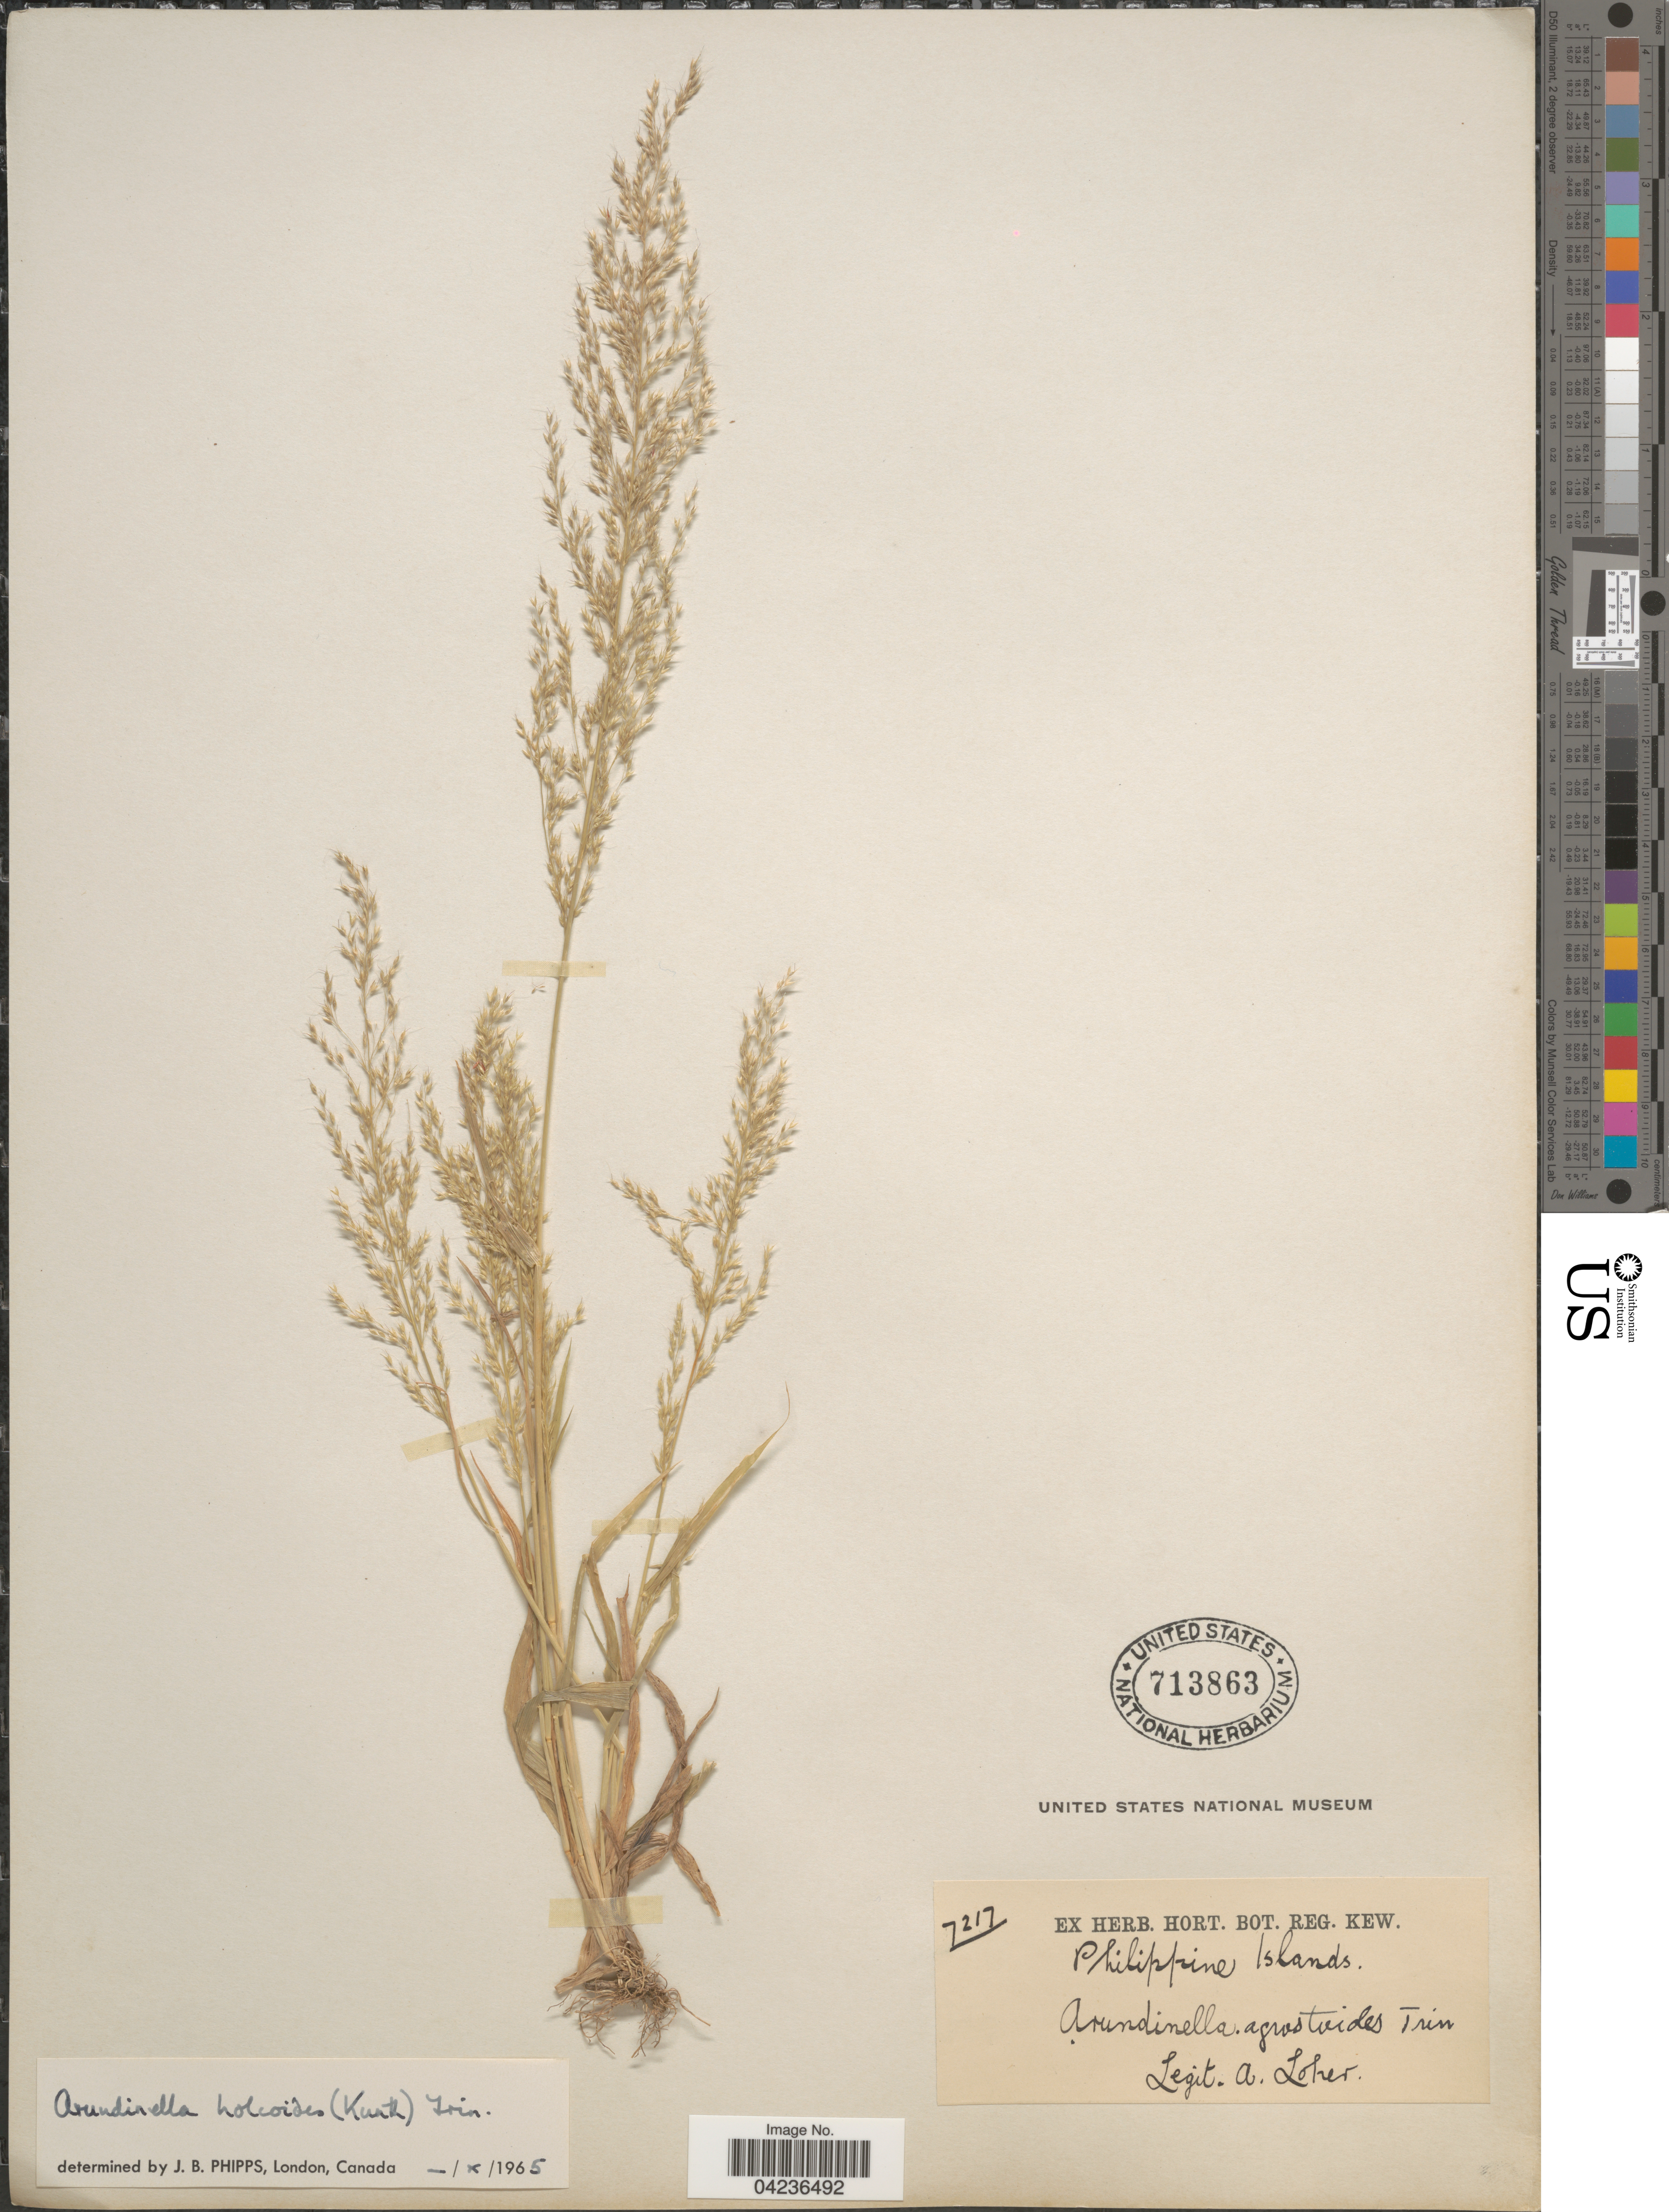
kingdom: Plantae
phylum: Tracheophyta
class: Liliopsida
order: Poales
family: Poaceae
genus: Arundinella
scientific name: Arundinella holcoides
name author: (Kunth) Trin.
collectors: A. Loher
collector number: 7217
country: Philippines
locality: Philippine Islands.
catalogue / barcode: US 713863